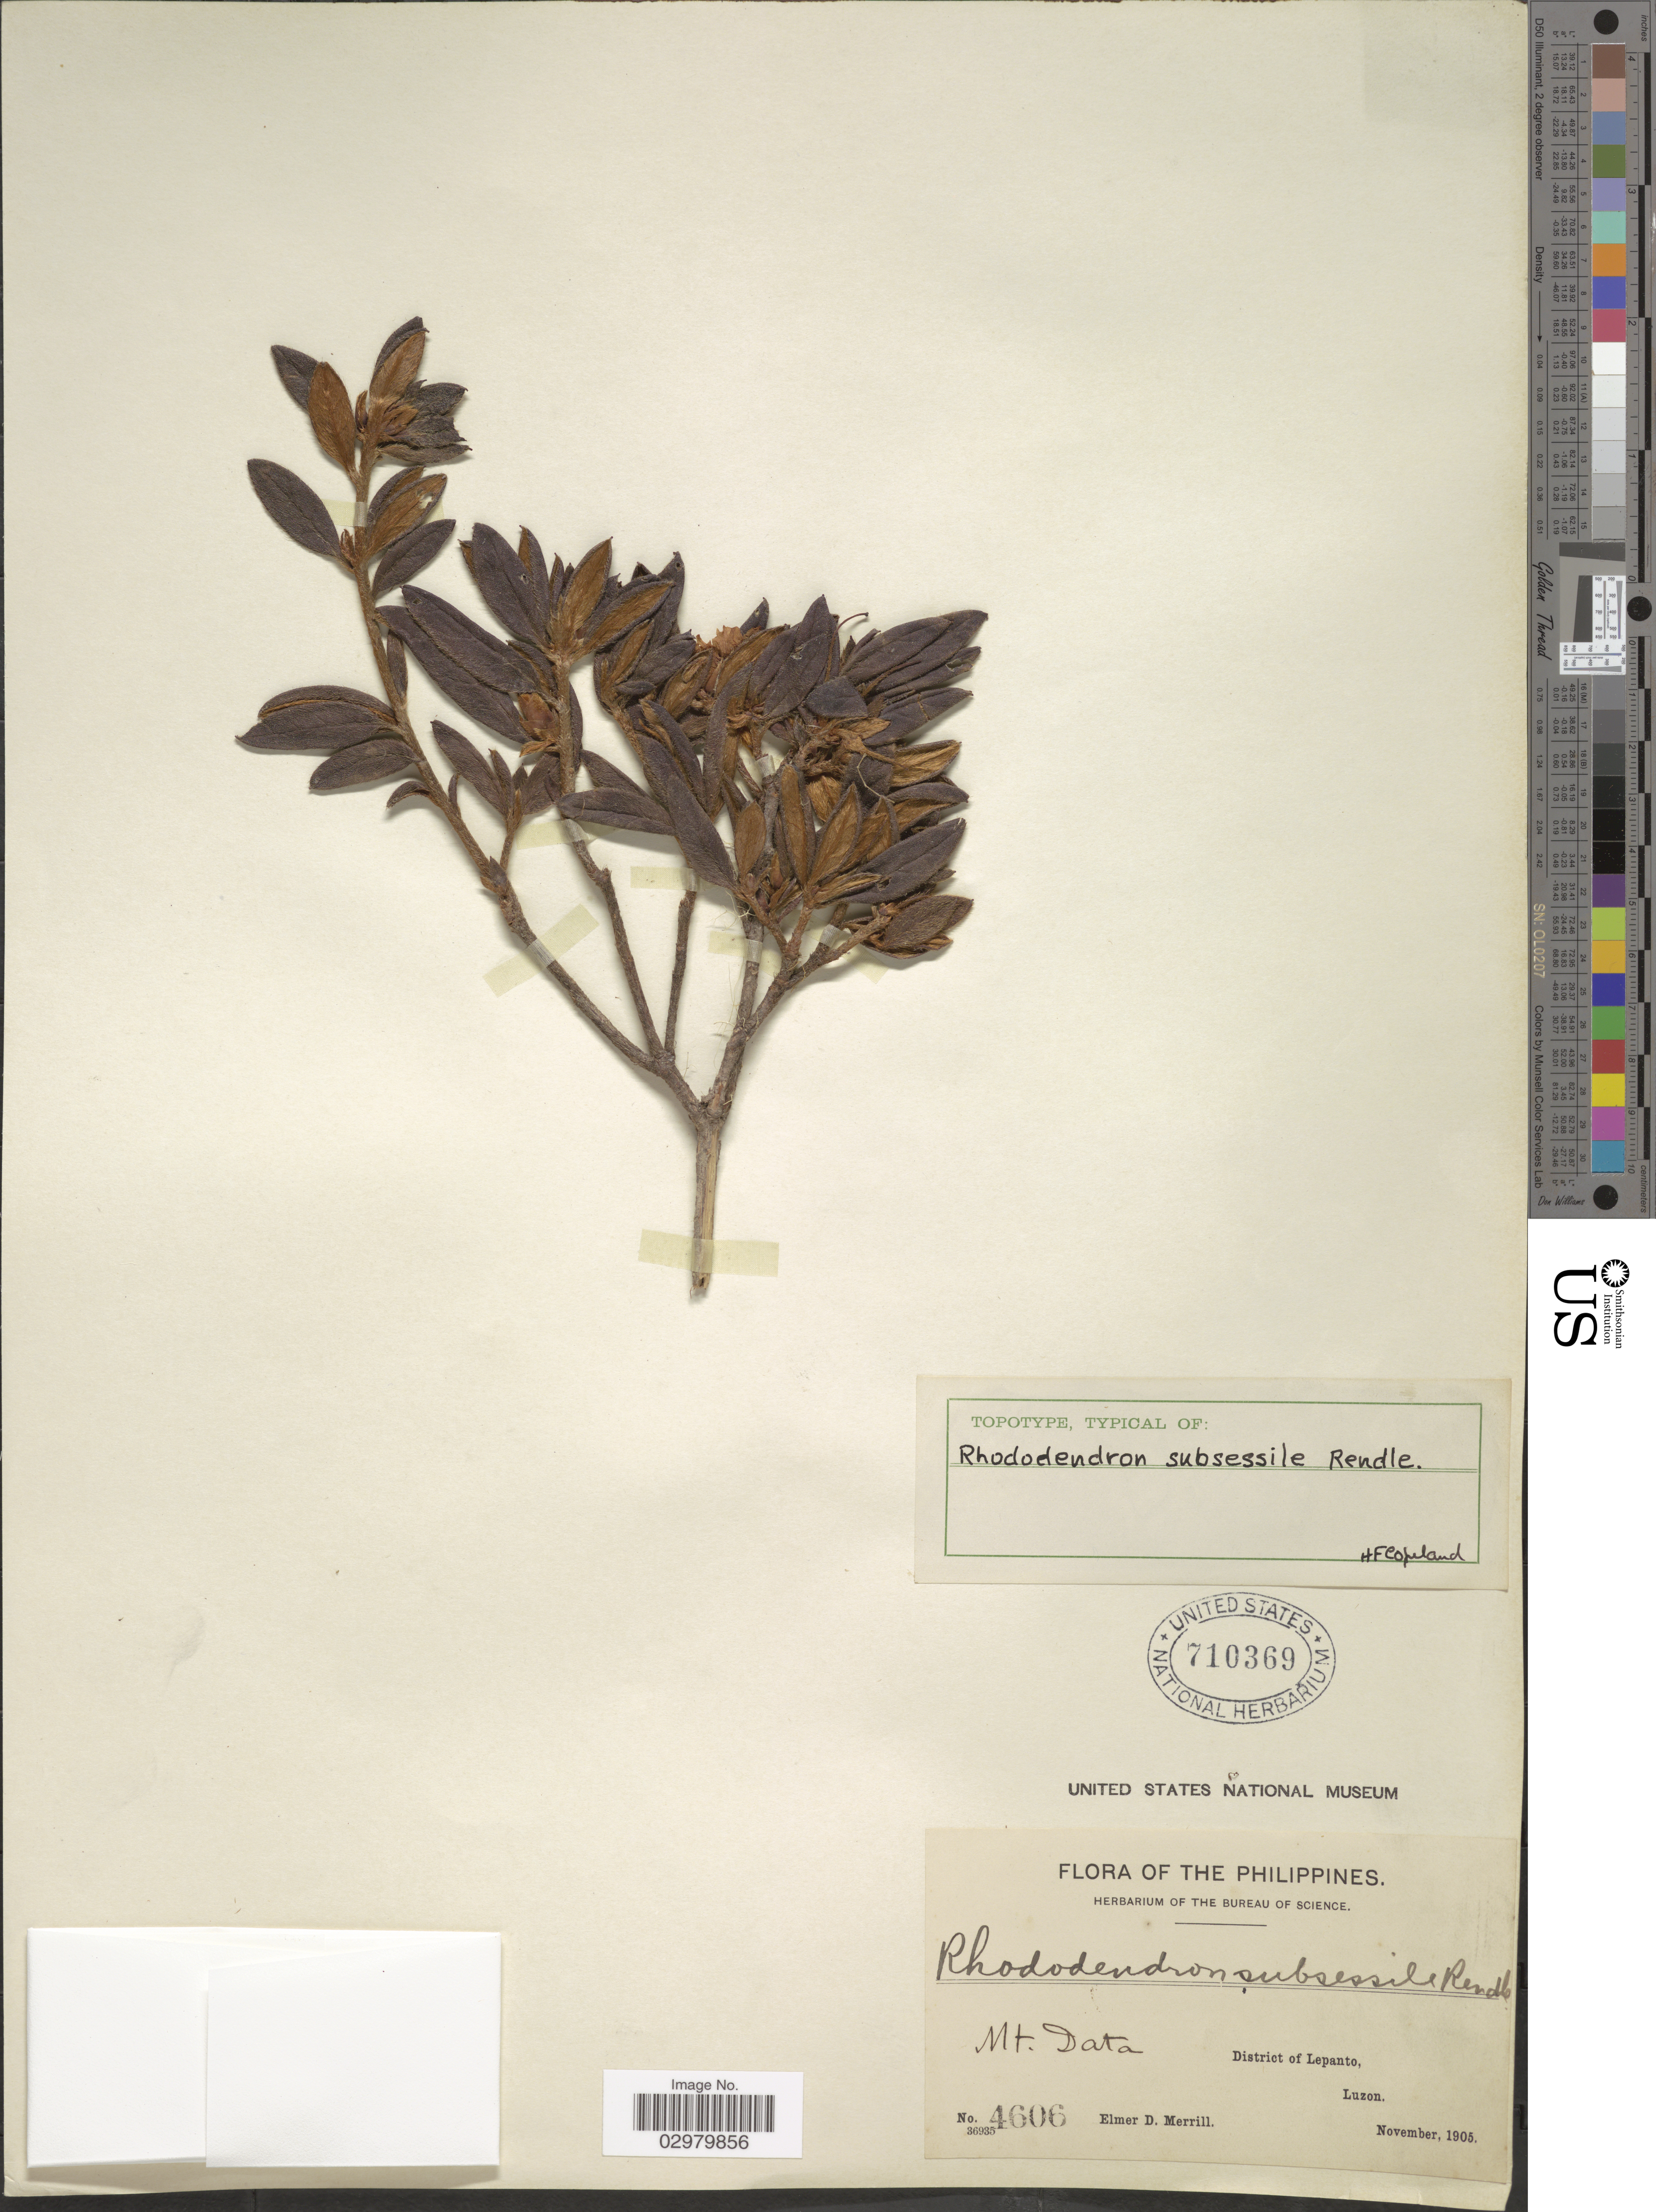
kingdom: Plantae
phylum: Tracheophyta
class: Magnoliopsida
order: Ericales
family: Ericaceae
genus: Rhododendron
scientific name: Rhododendron subsessile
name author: Rendle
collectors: E. D. Merrill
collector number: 4606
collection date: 1905-11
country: Philippines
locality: Mt. Data, District of Lepanto, Luzon.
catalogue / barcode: US 710369